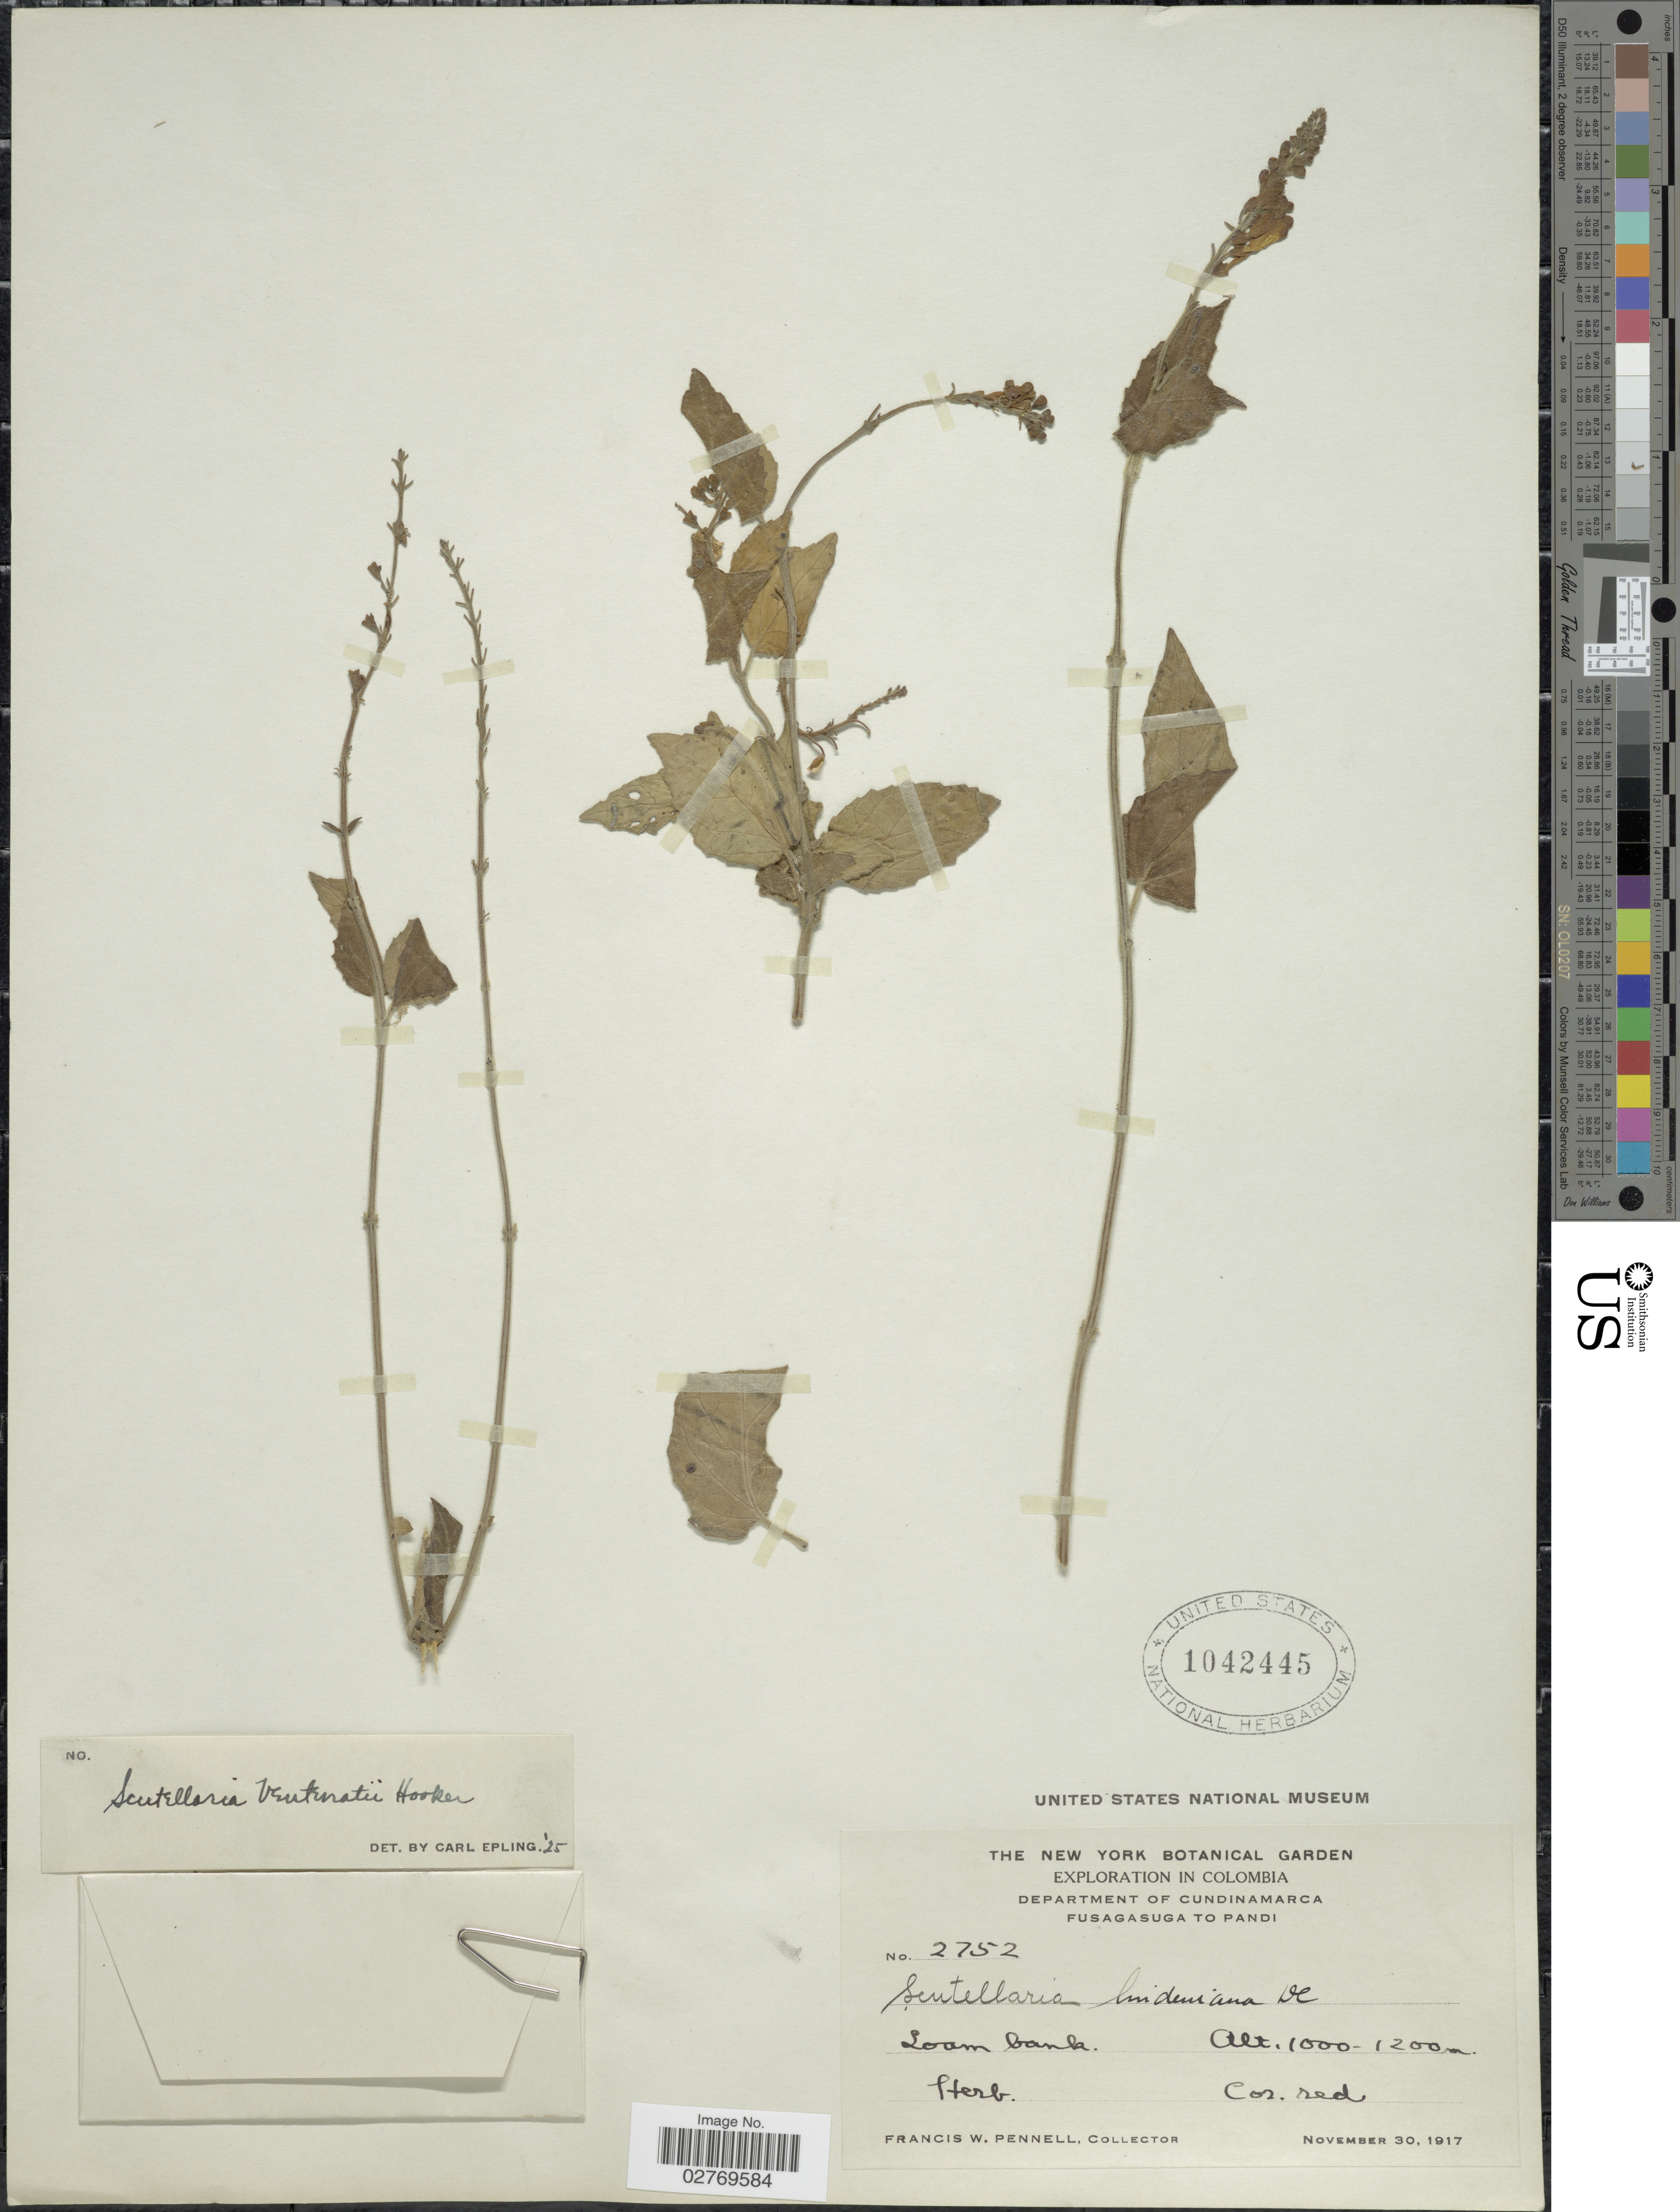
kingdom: Plantae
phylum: Tracheophyta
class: Magnoliopsida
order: Lamiales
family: Lamiaceae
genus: Scutellaria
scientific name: Scutellaria ventenatii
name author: Hook.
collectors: F. W. Pennell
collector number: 2752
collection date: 1917-11-30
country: Colombia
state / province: Cundinamarca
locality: Department of Cundinamarca. Fusagasuga to Pandi.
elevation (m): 1000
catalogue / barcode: US 1042445